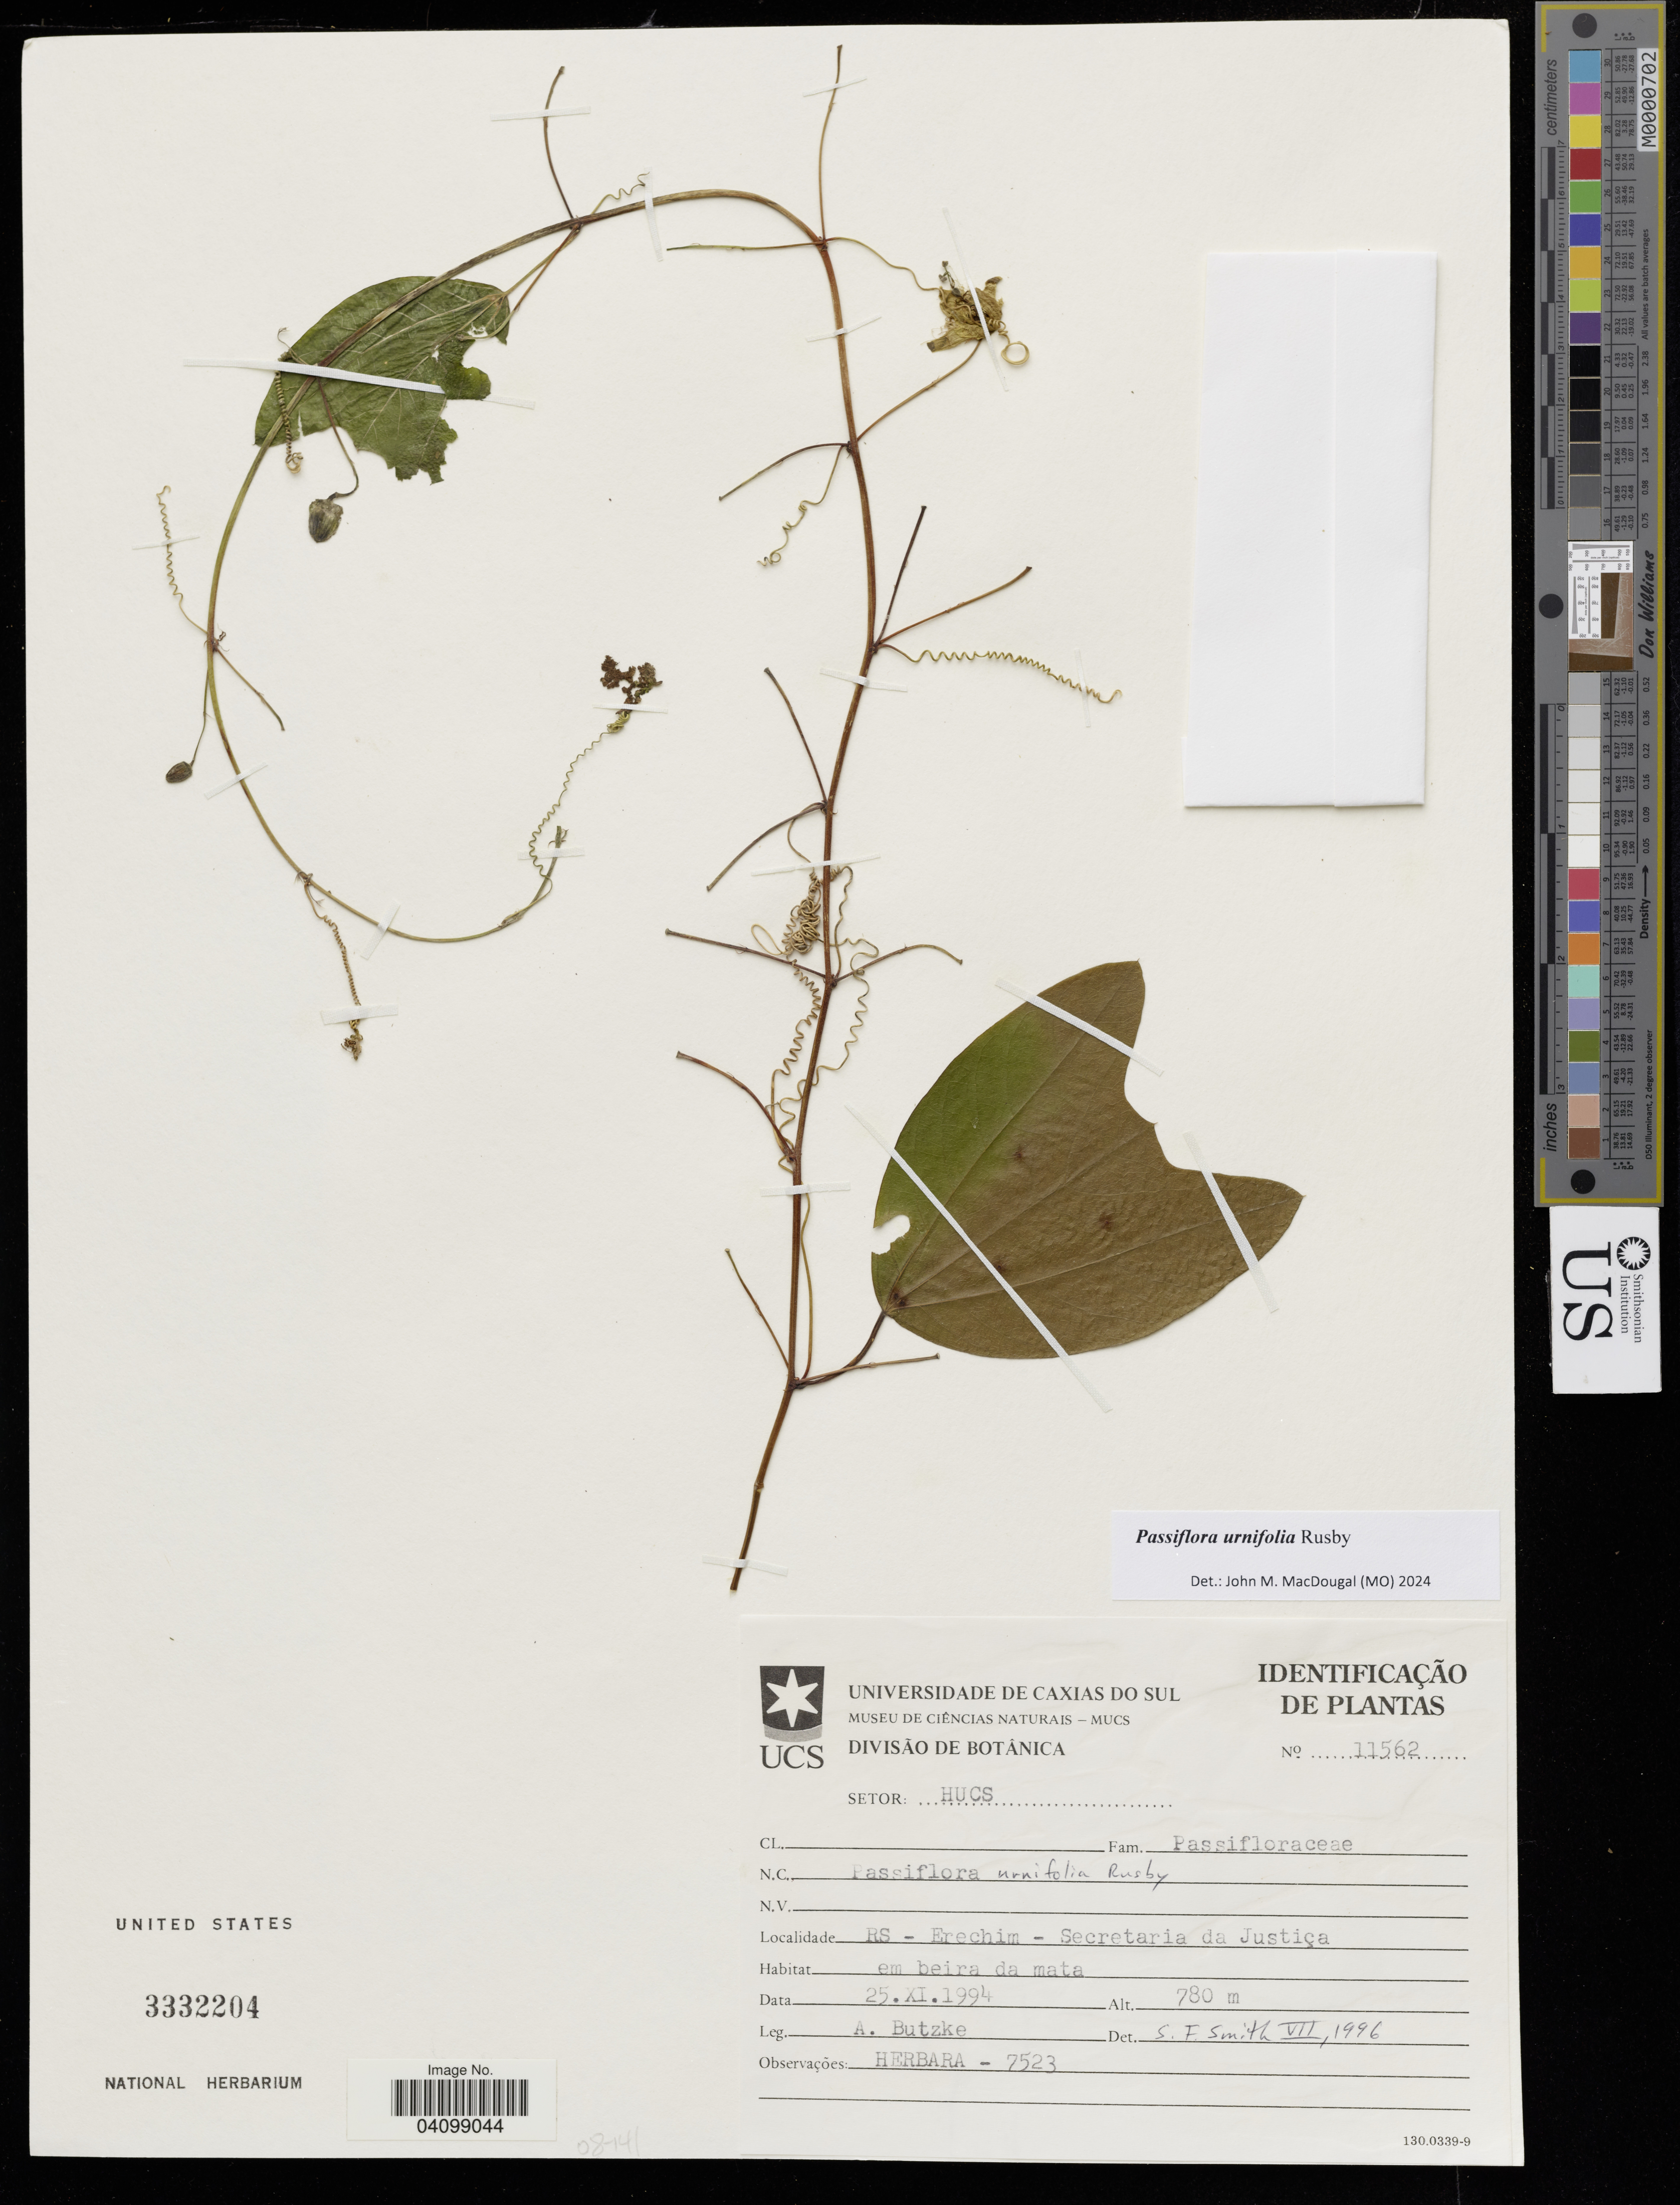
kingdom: Plantae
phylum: Tracheophyta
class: Magnoliopsida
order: Malpighiales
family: Passifloraceae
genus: Passiflora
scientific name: Passiflora urnifolia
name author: Rusby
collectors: A. Butzke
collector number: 11562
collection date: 1994-11-25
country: Brazil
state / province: Rio Grande do Sul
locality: Erechim - Secretaria da Justiça.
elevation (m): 780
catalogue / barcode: US 3332204